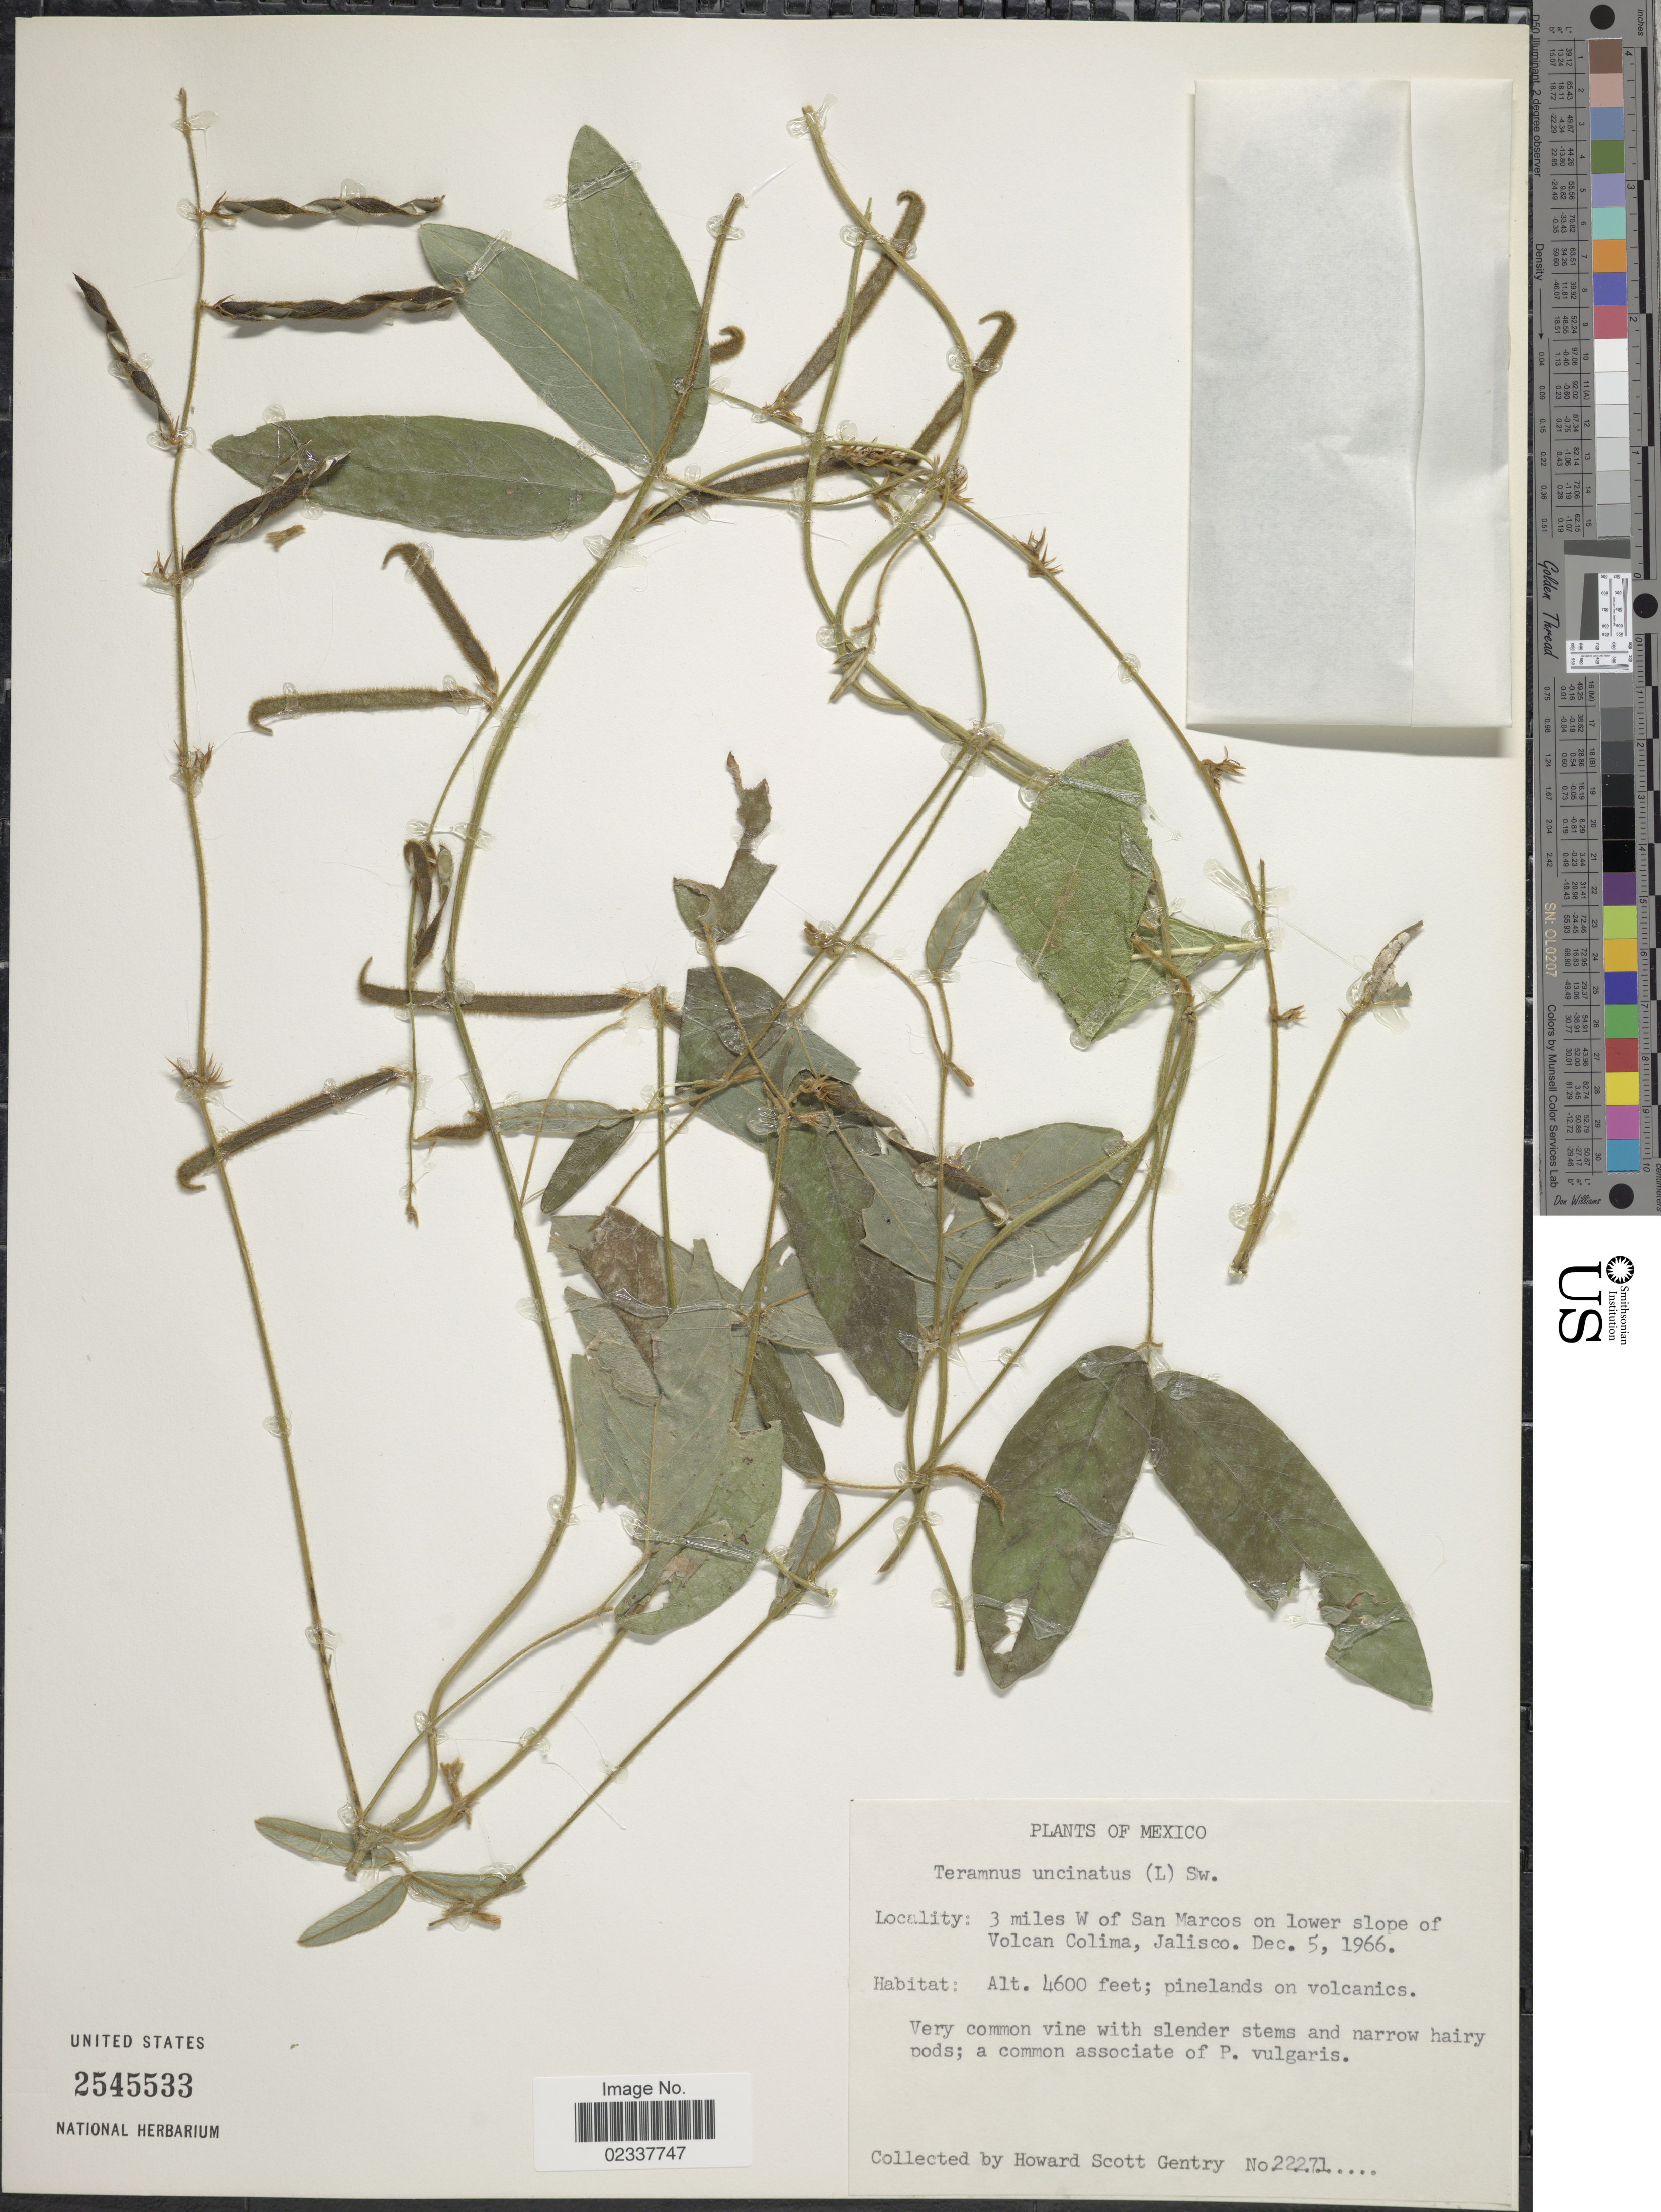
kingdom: Plantae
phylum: Tracheophyta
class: Magnoliopsida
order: Fabales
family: Fabaceae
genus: Teramnus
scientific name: Teramnus uncinatus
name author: (L.) Sw.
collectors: H. S. Gentry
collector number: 22271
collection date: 1966-12-05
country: Mexico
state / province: Jalisco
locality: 3 miles W of San Marcos on lower slope of Volcan Colima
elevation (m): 1402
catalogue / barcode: US 2545533